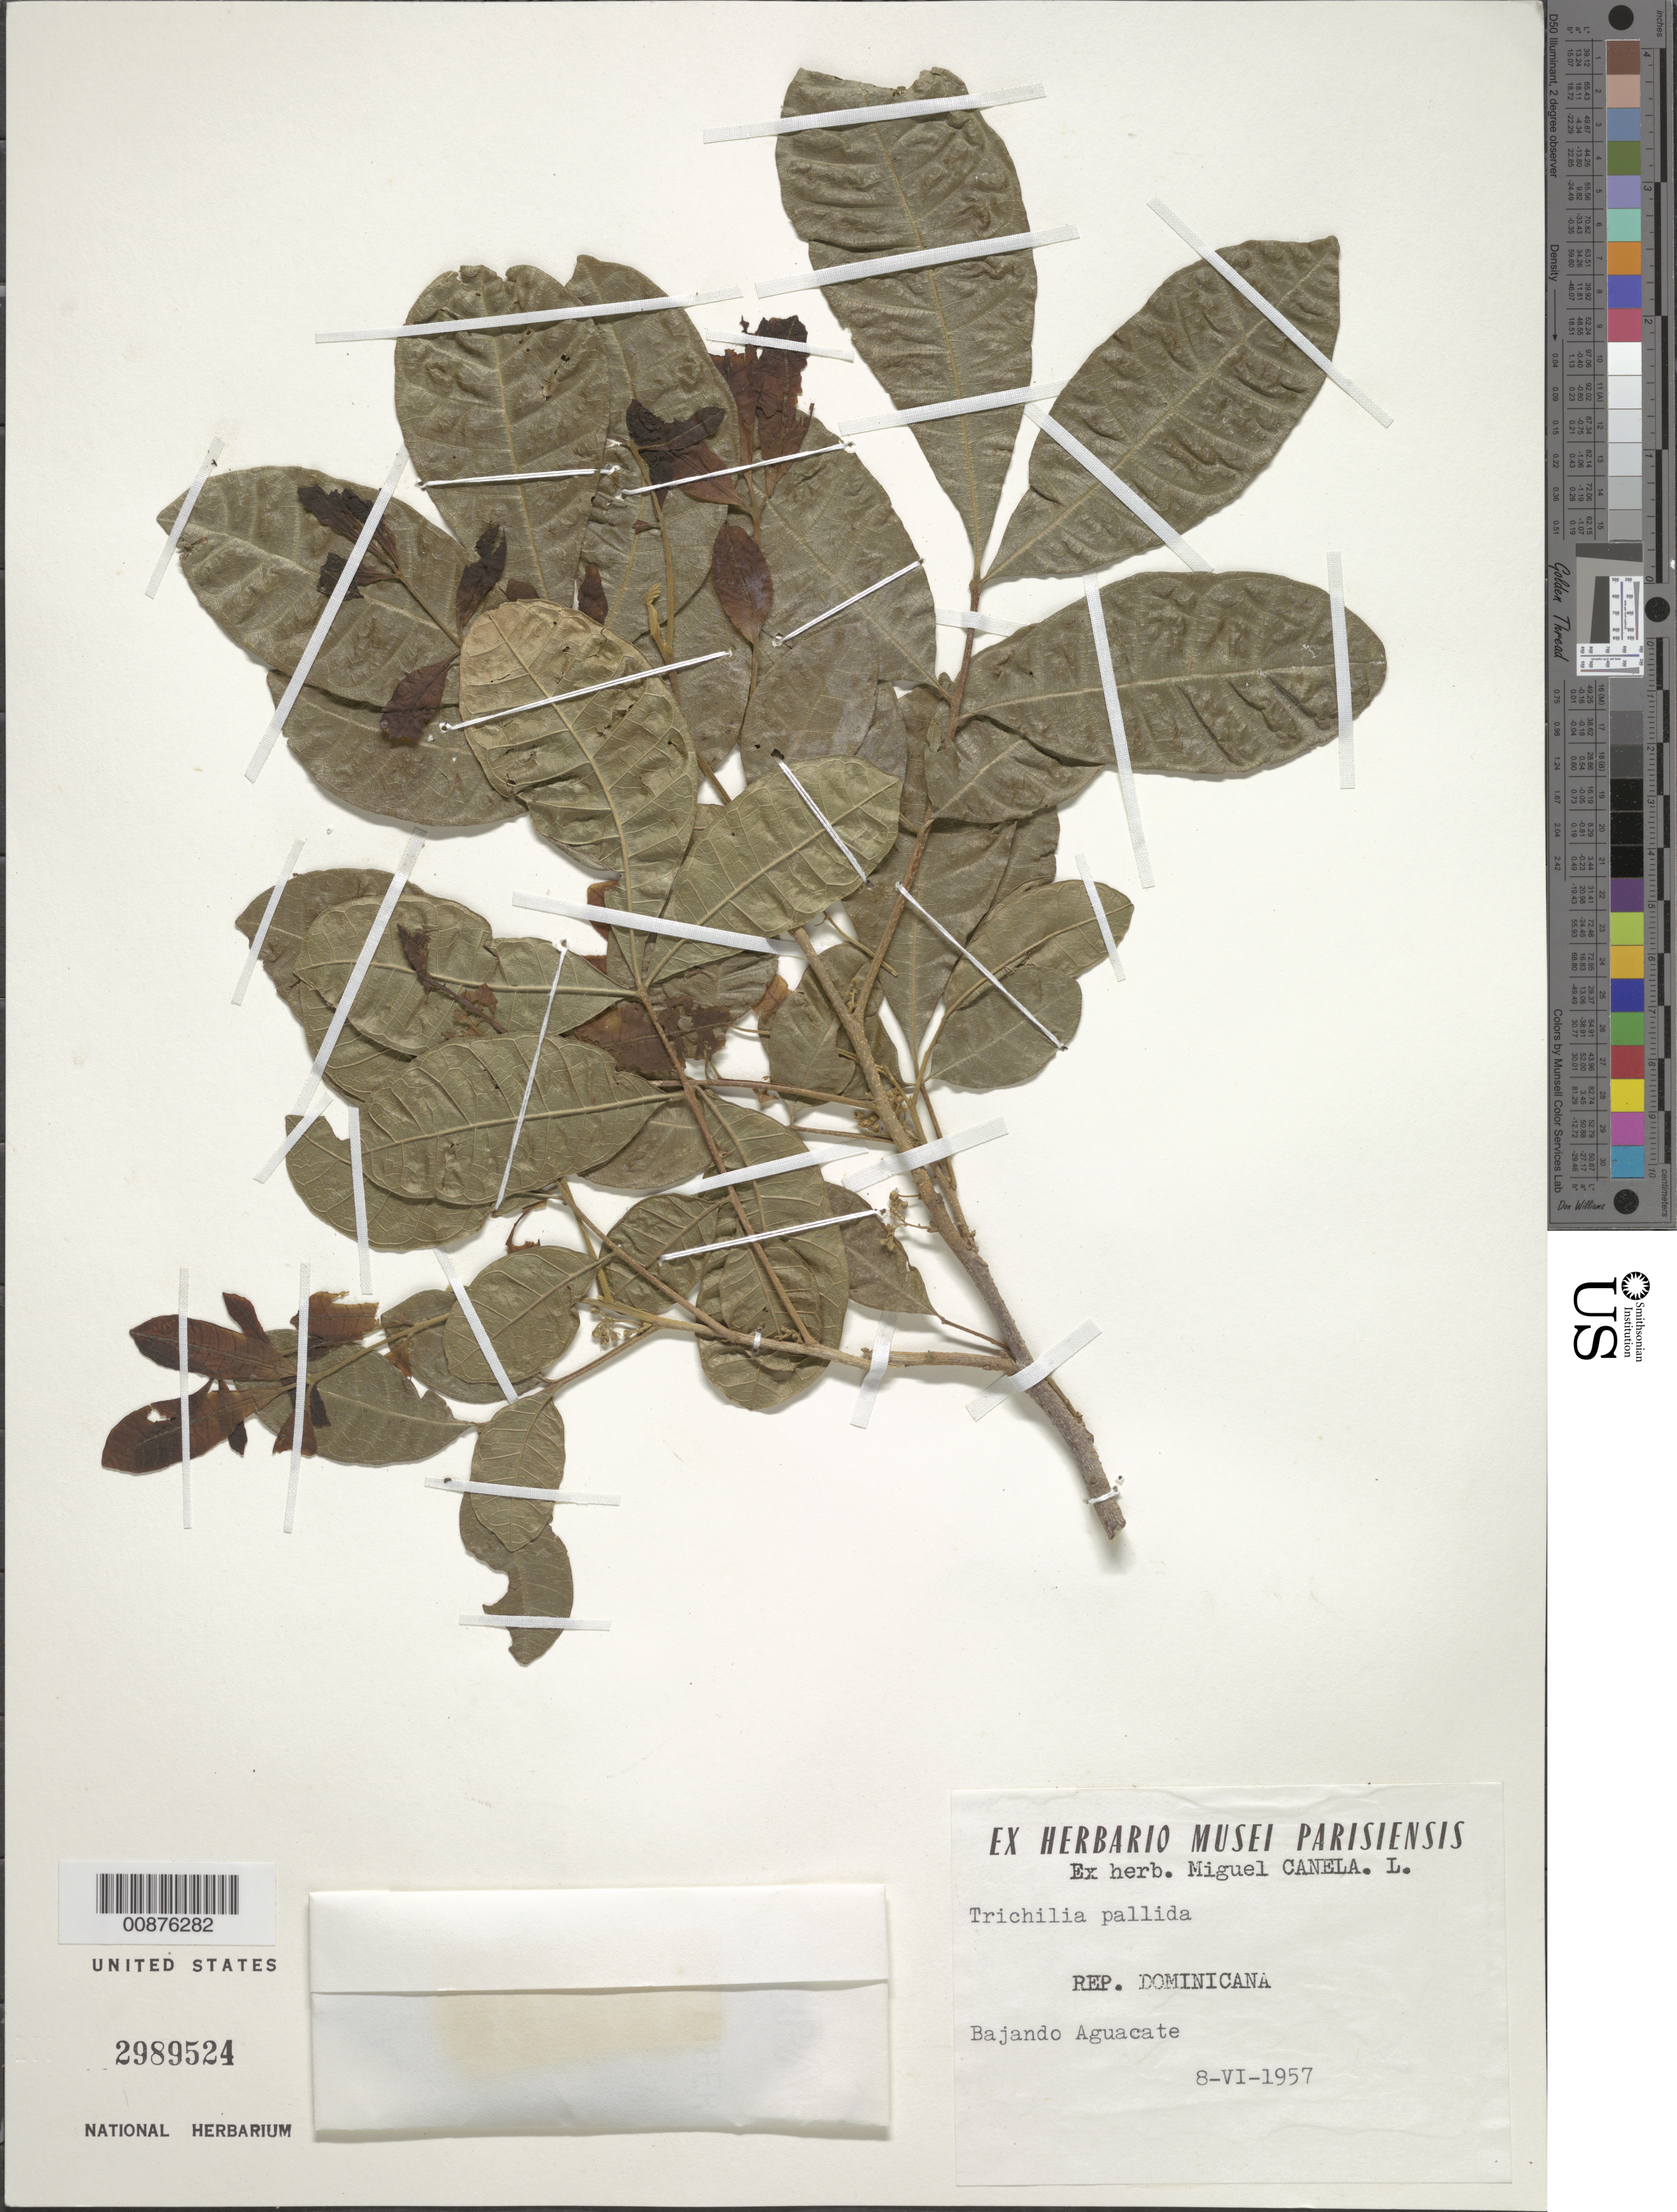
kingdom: Plantae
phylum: Tracheophyta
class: Magnoliopsida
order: Sapindales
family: Meliaceae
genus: Trichilia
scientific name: Trichilia pallida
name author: Sw.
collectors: M. Canela Lazaro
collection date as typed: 08 Jun 1957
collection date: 1957-06-08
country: Dominican Republic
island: Hispaniola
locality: Bajando Aguacate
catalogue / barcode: US 2989524